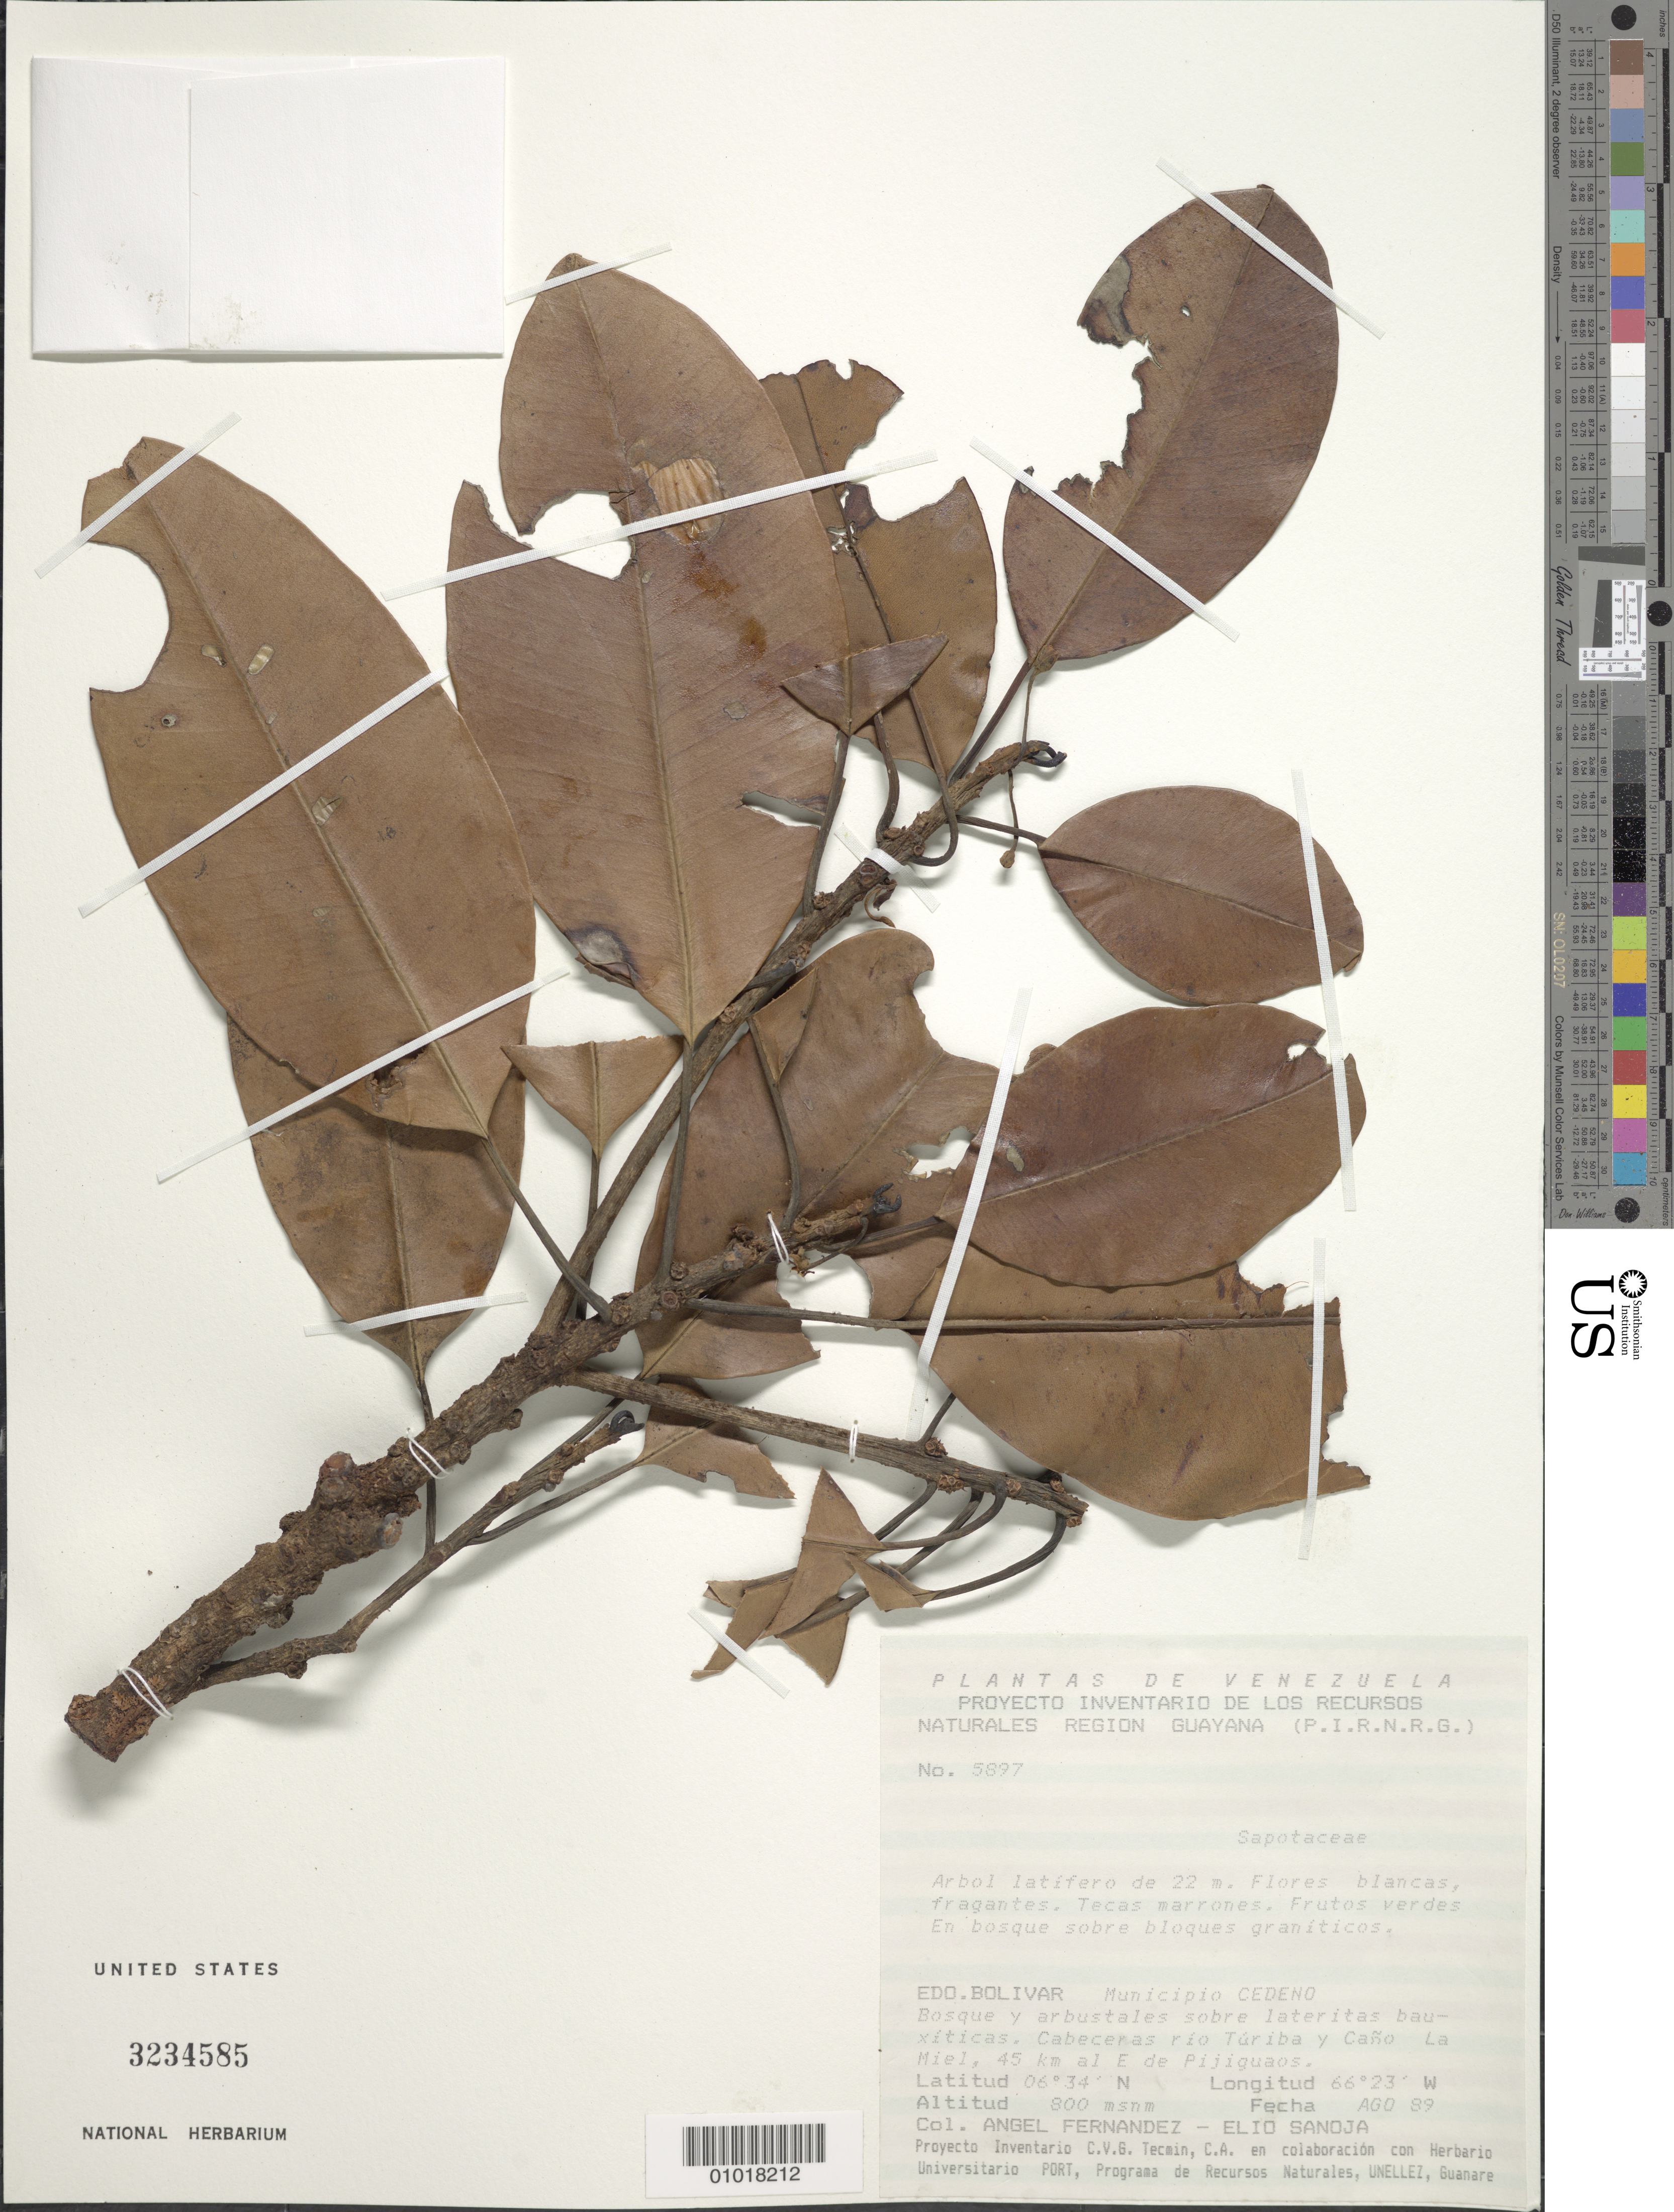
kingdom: Plantae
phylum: Tracheophyta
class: Magnoliopsida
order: Ericales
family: Sapotaceae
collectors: A. Fernández & E. Sanoja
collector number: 5897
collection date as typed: Aug-89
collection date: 1989-08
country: Venezuela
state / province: Bolívar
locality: Mun. Cedeño, cabeceras Río Túriba y Caño La Miel, 45 km E of Pijiguaos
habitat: Bosque y arbustales sobre lateritas bauxiticas; en bosque sobre graniticos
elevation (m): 800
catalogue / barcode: US 3234585